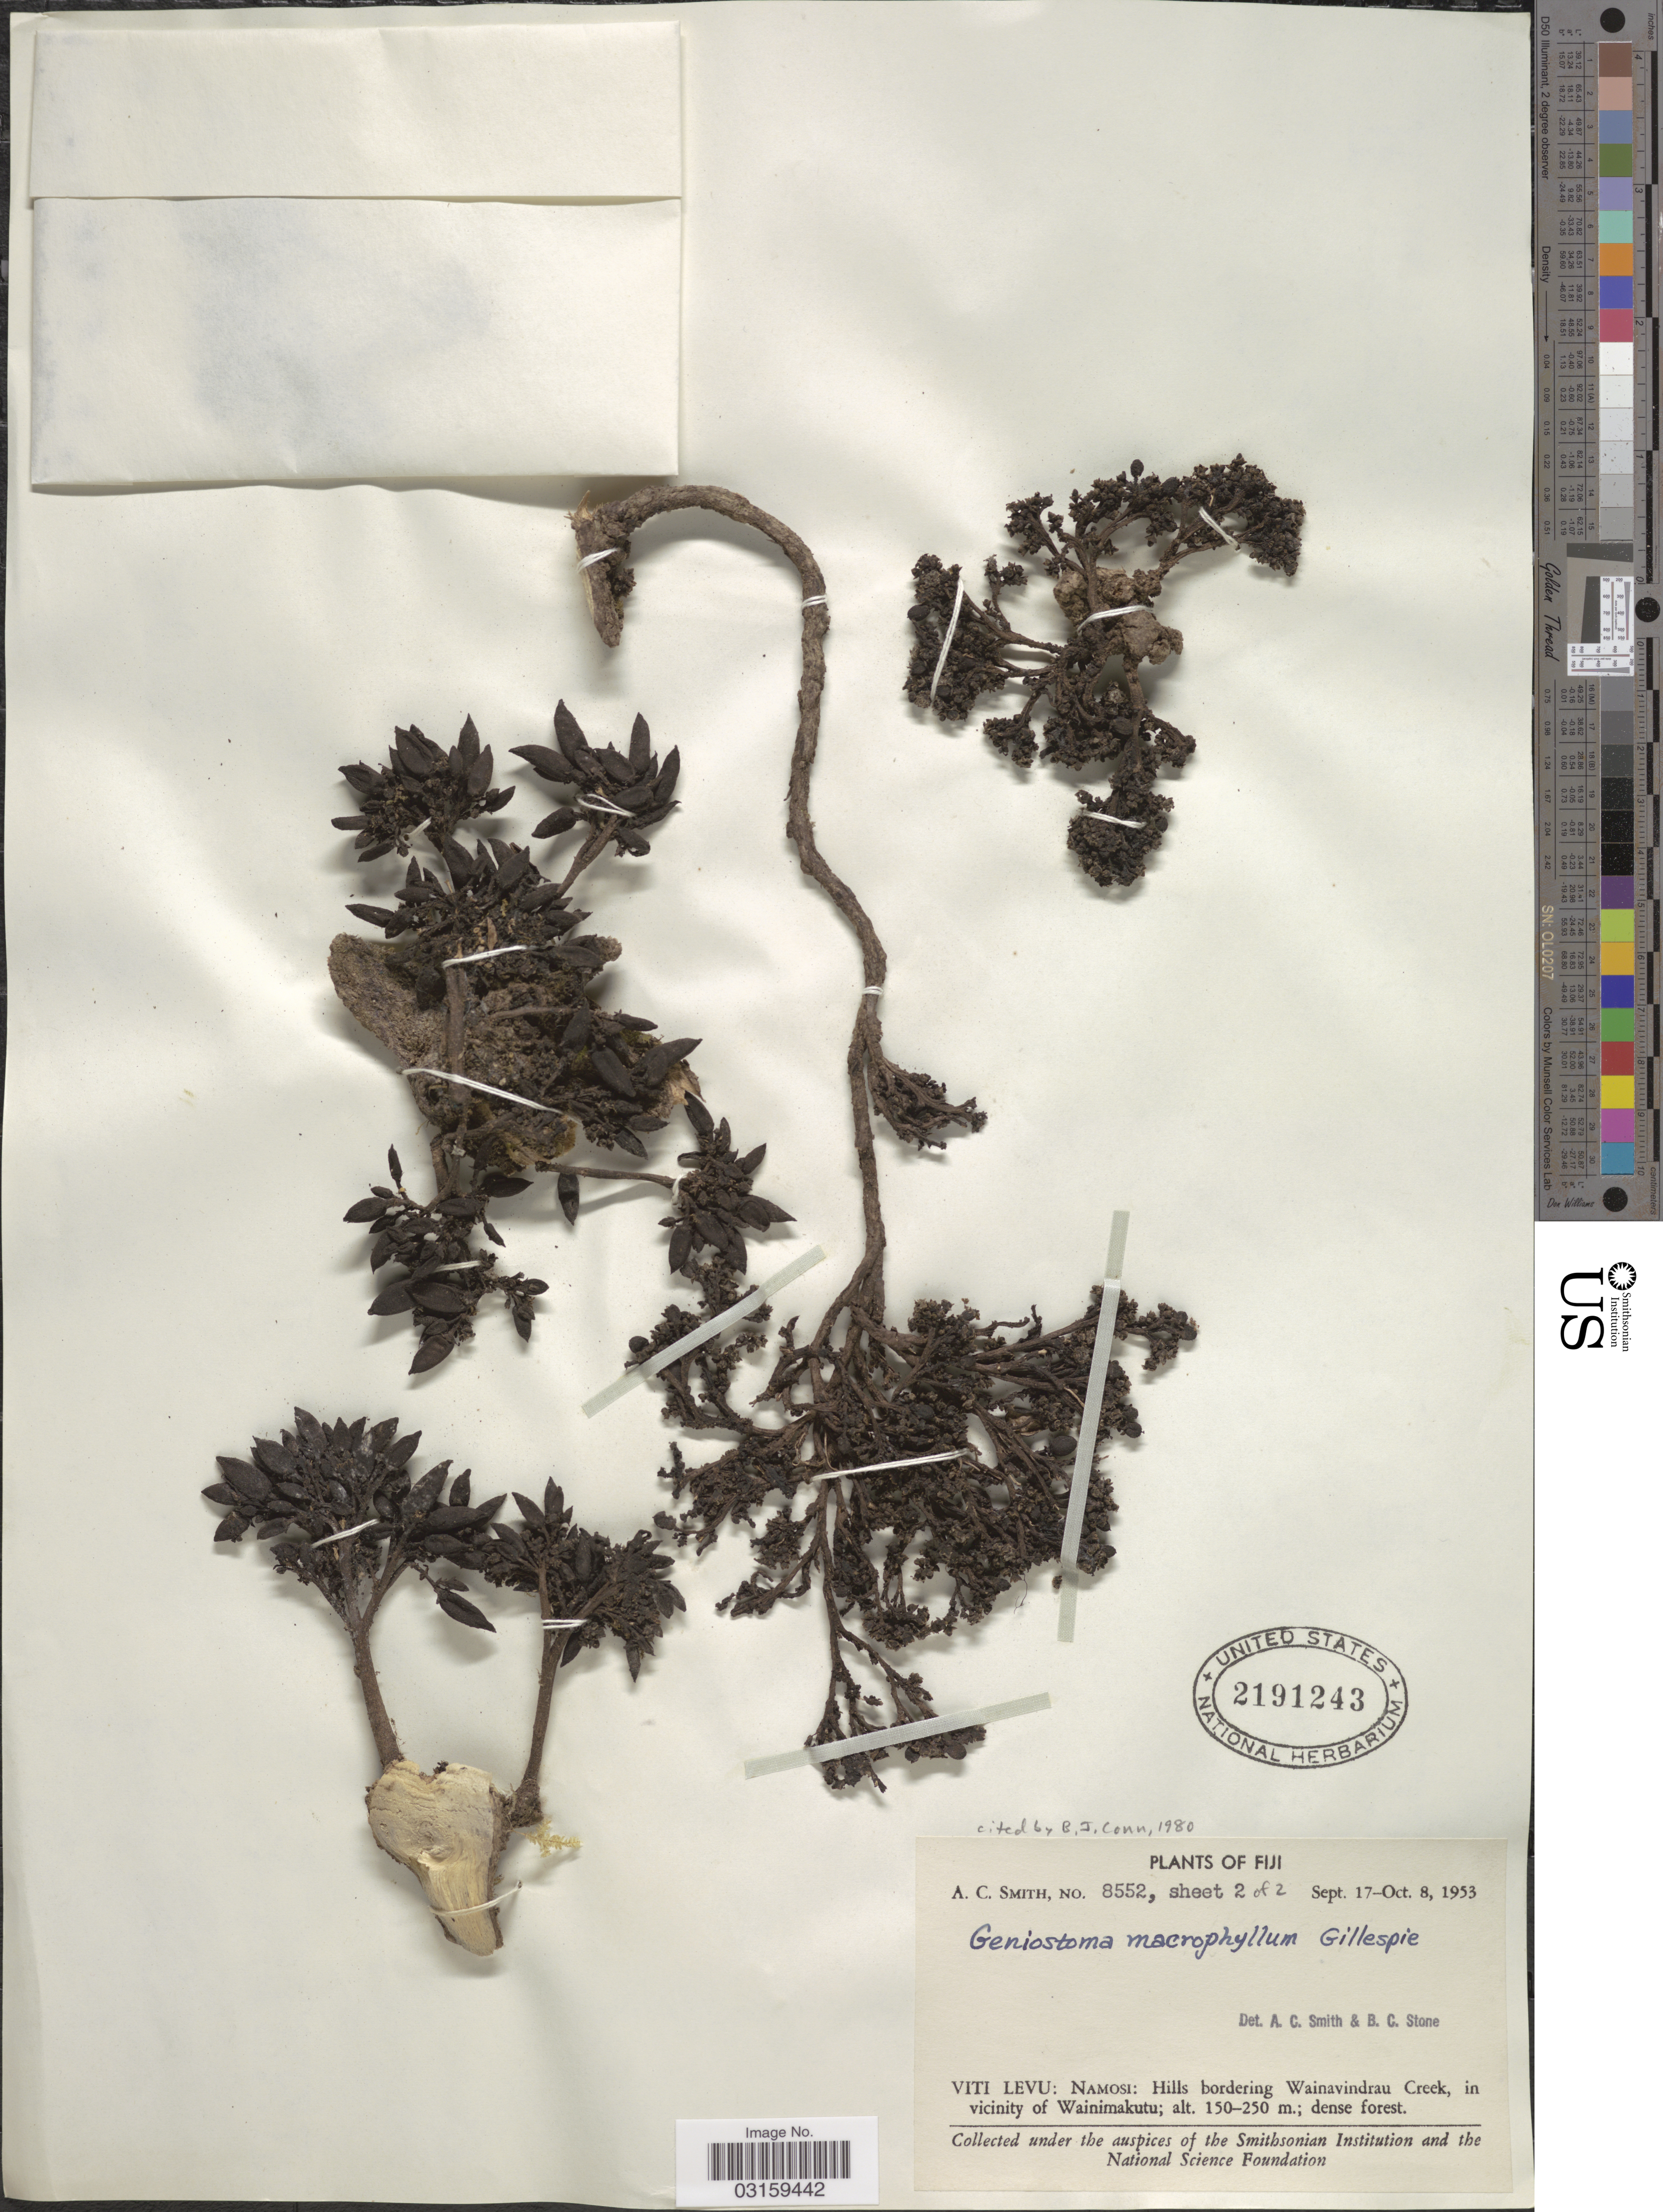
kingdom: Plantae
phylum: Tracheophyta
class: Magnoliopsida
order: Gentianales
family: Loganiaceae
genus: Geniostoma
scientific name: Geniostoma macrophyllum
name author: Gillespie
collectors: A. C. Smith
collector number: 8552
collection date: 1953-09-17/1953-10-08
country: Fiji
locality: Viti Levu: Namosi: Hills bordering Wainavindrau Creek, in vicinity of Wainimakutu.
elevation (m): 150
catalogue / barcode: US 2191243